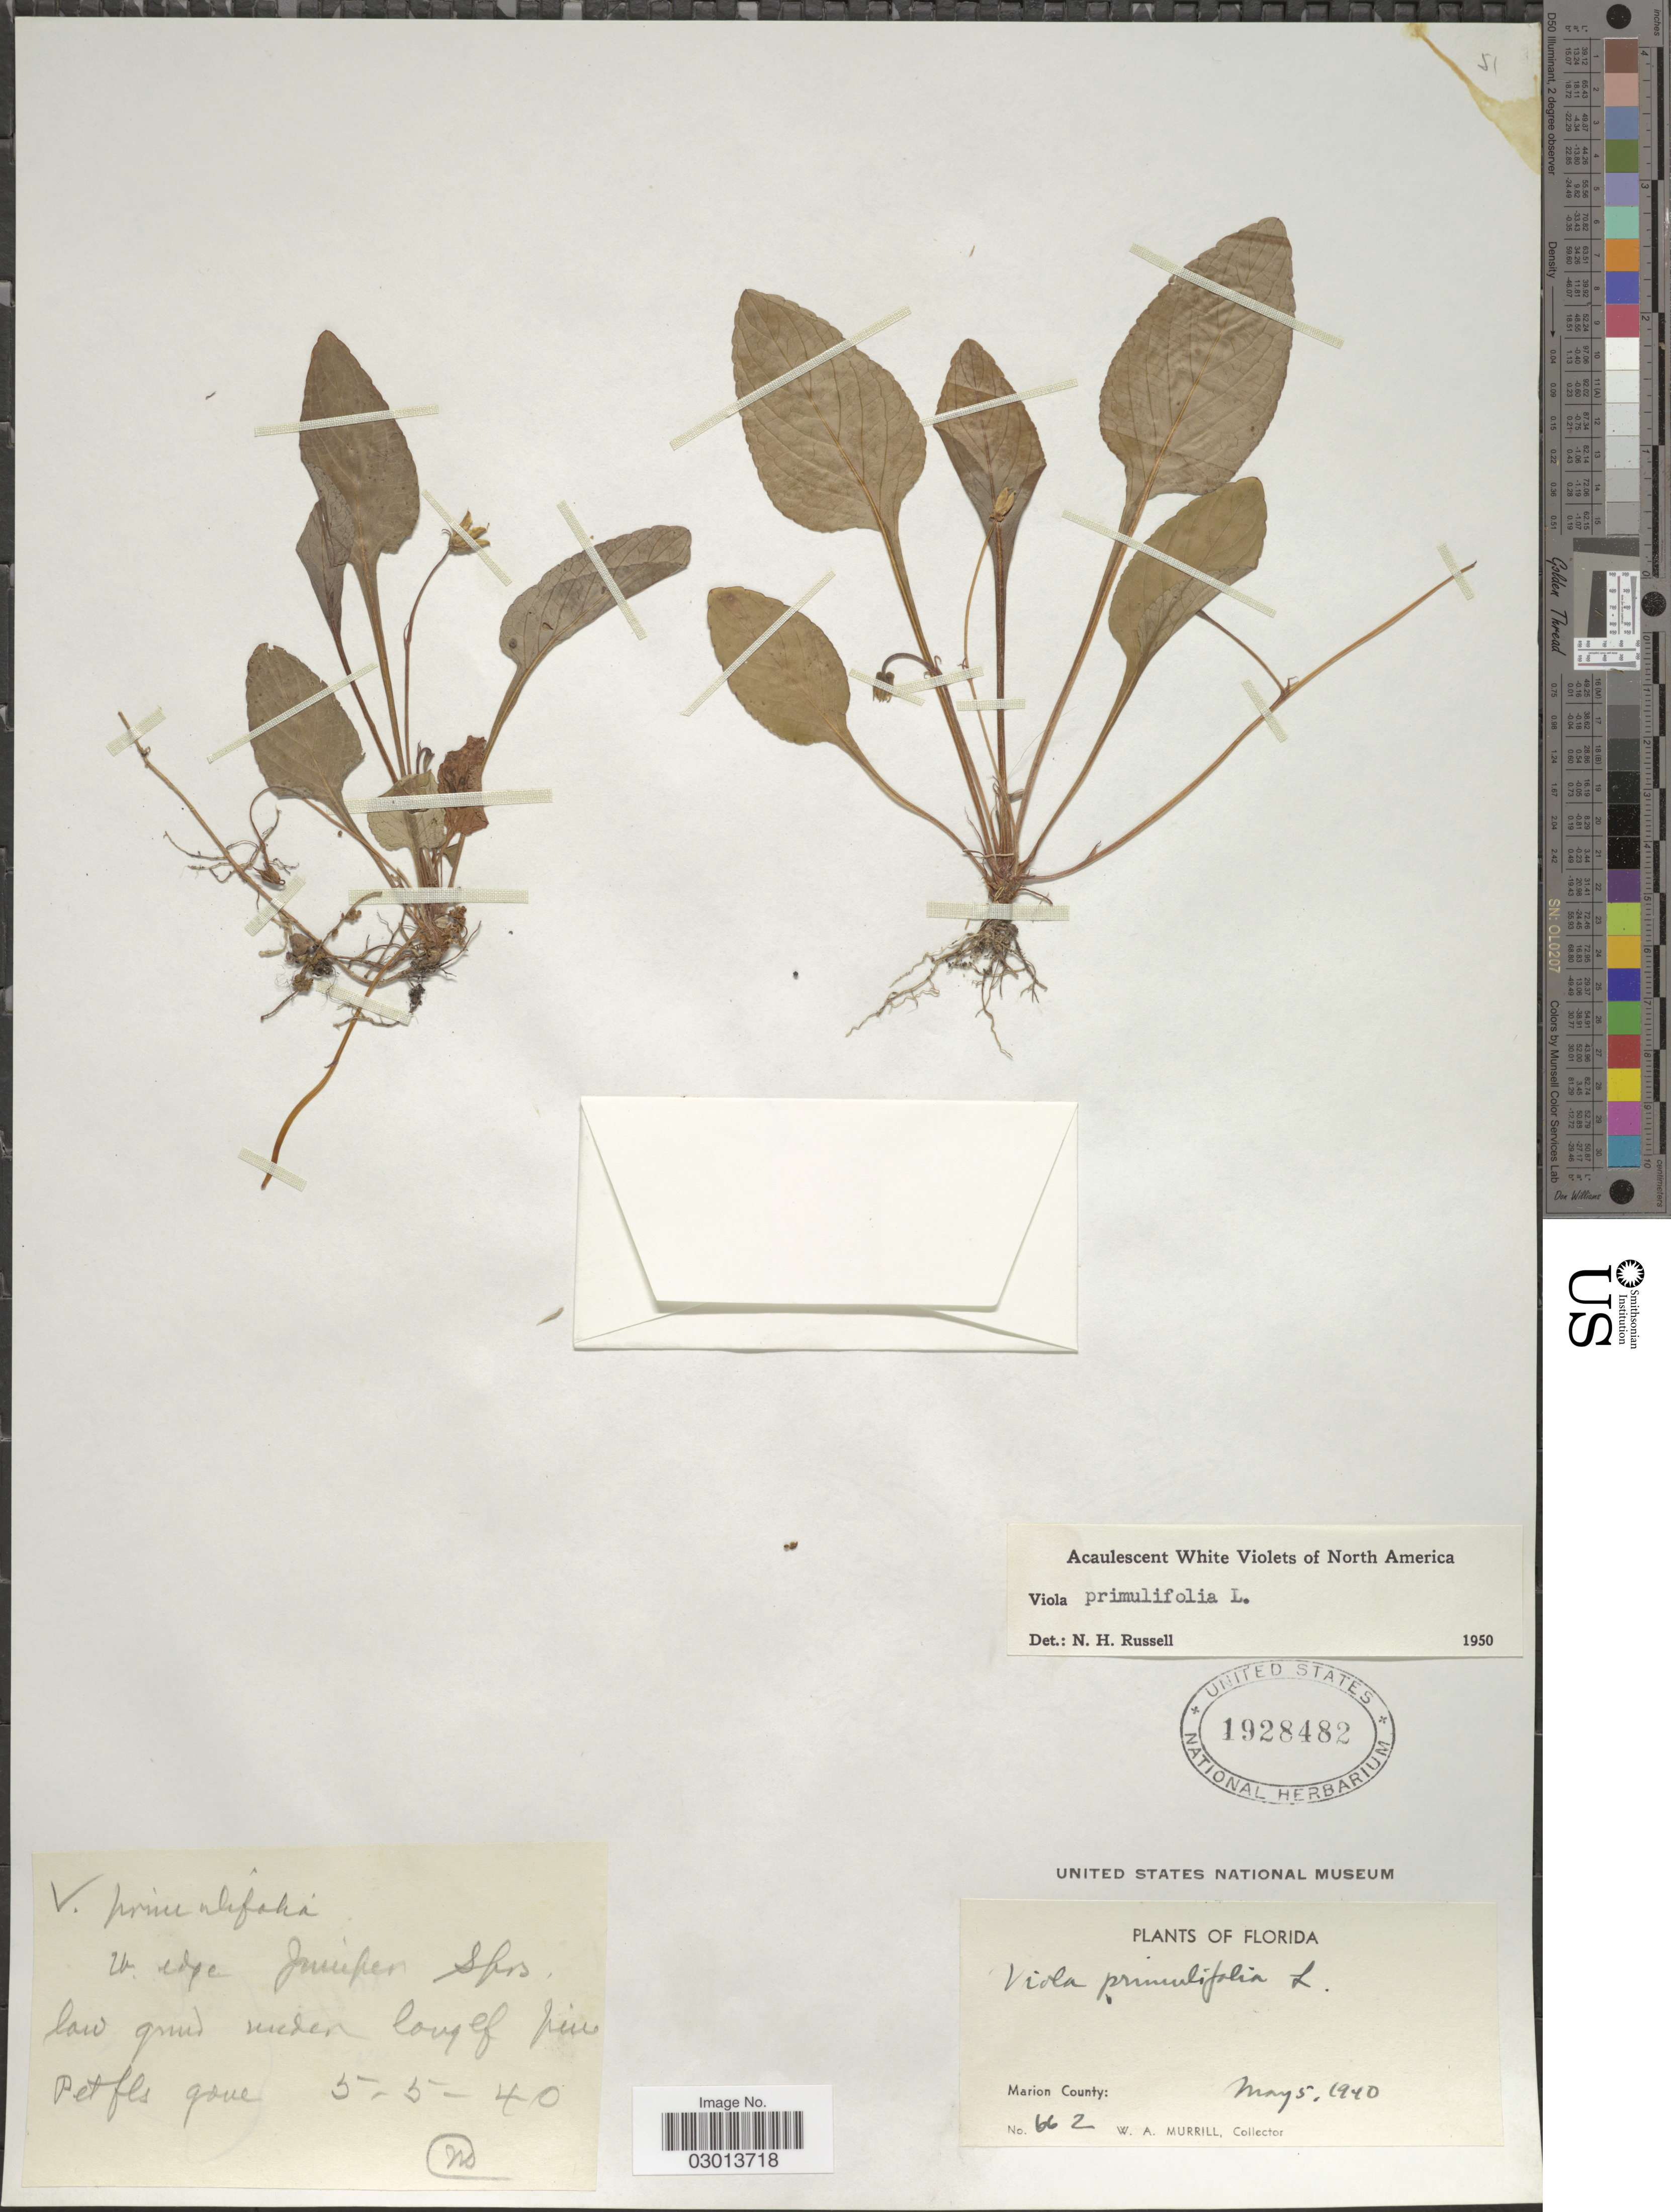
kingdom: Plantae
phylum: Tracheophyta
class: Magnoliopsida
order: Malpighiales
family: Violaceae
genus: Viola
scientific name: Viola primulifolia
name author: L.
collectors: W. A. Murrill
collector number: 662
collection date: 1940-05-05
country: United States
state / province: Florida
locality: Marion County.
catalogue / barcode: US 1928482